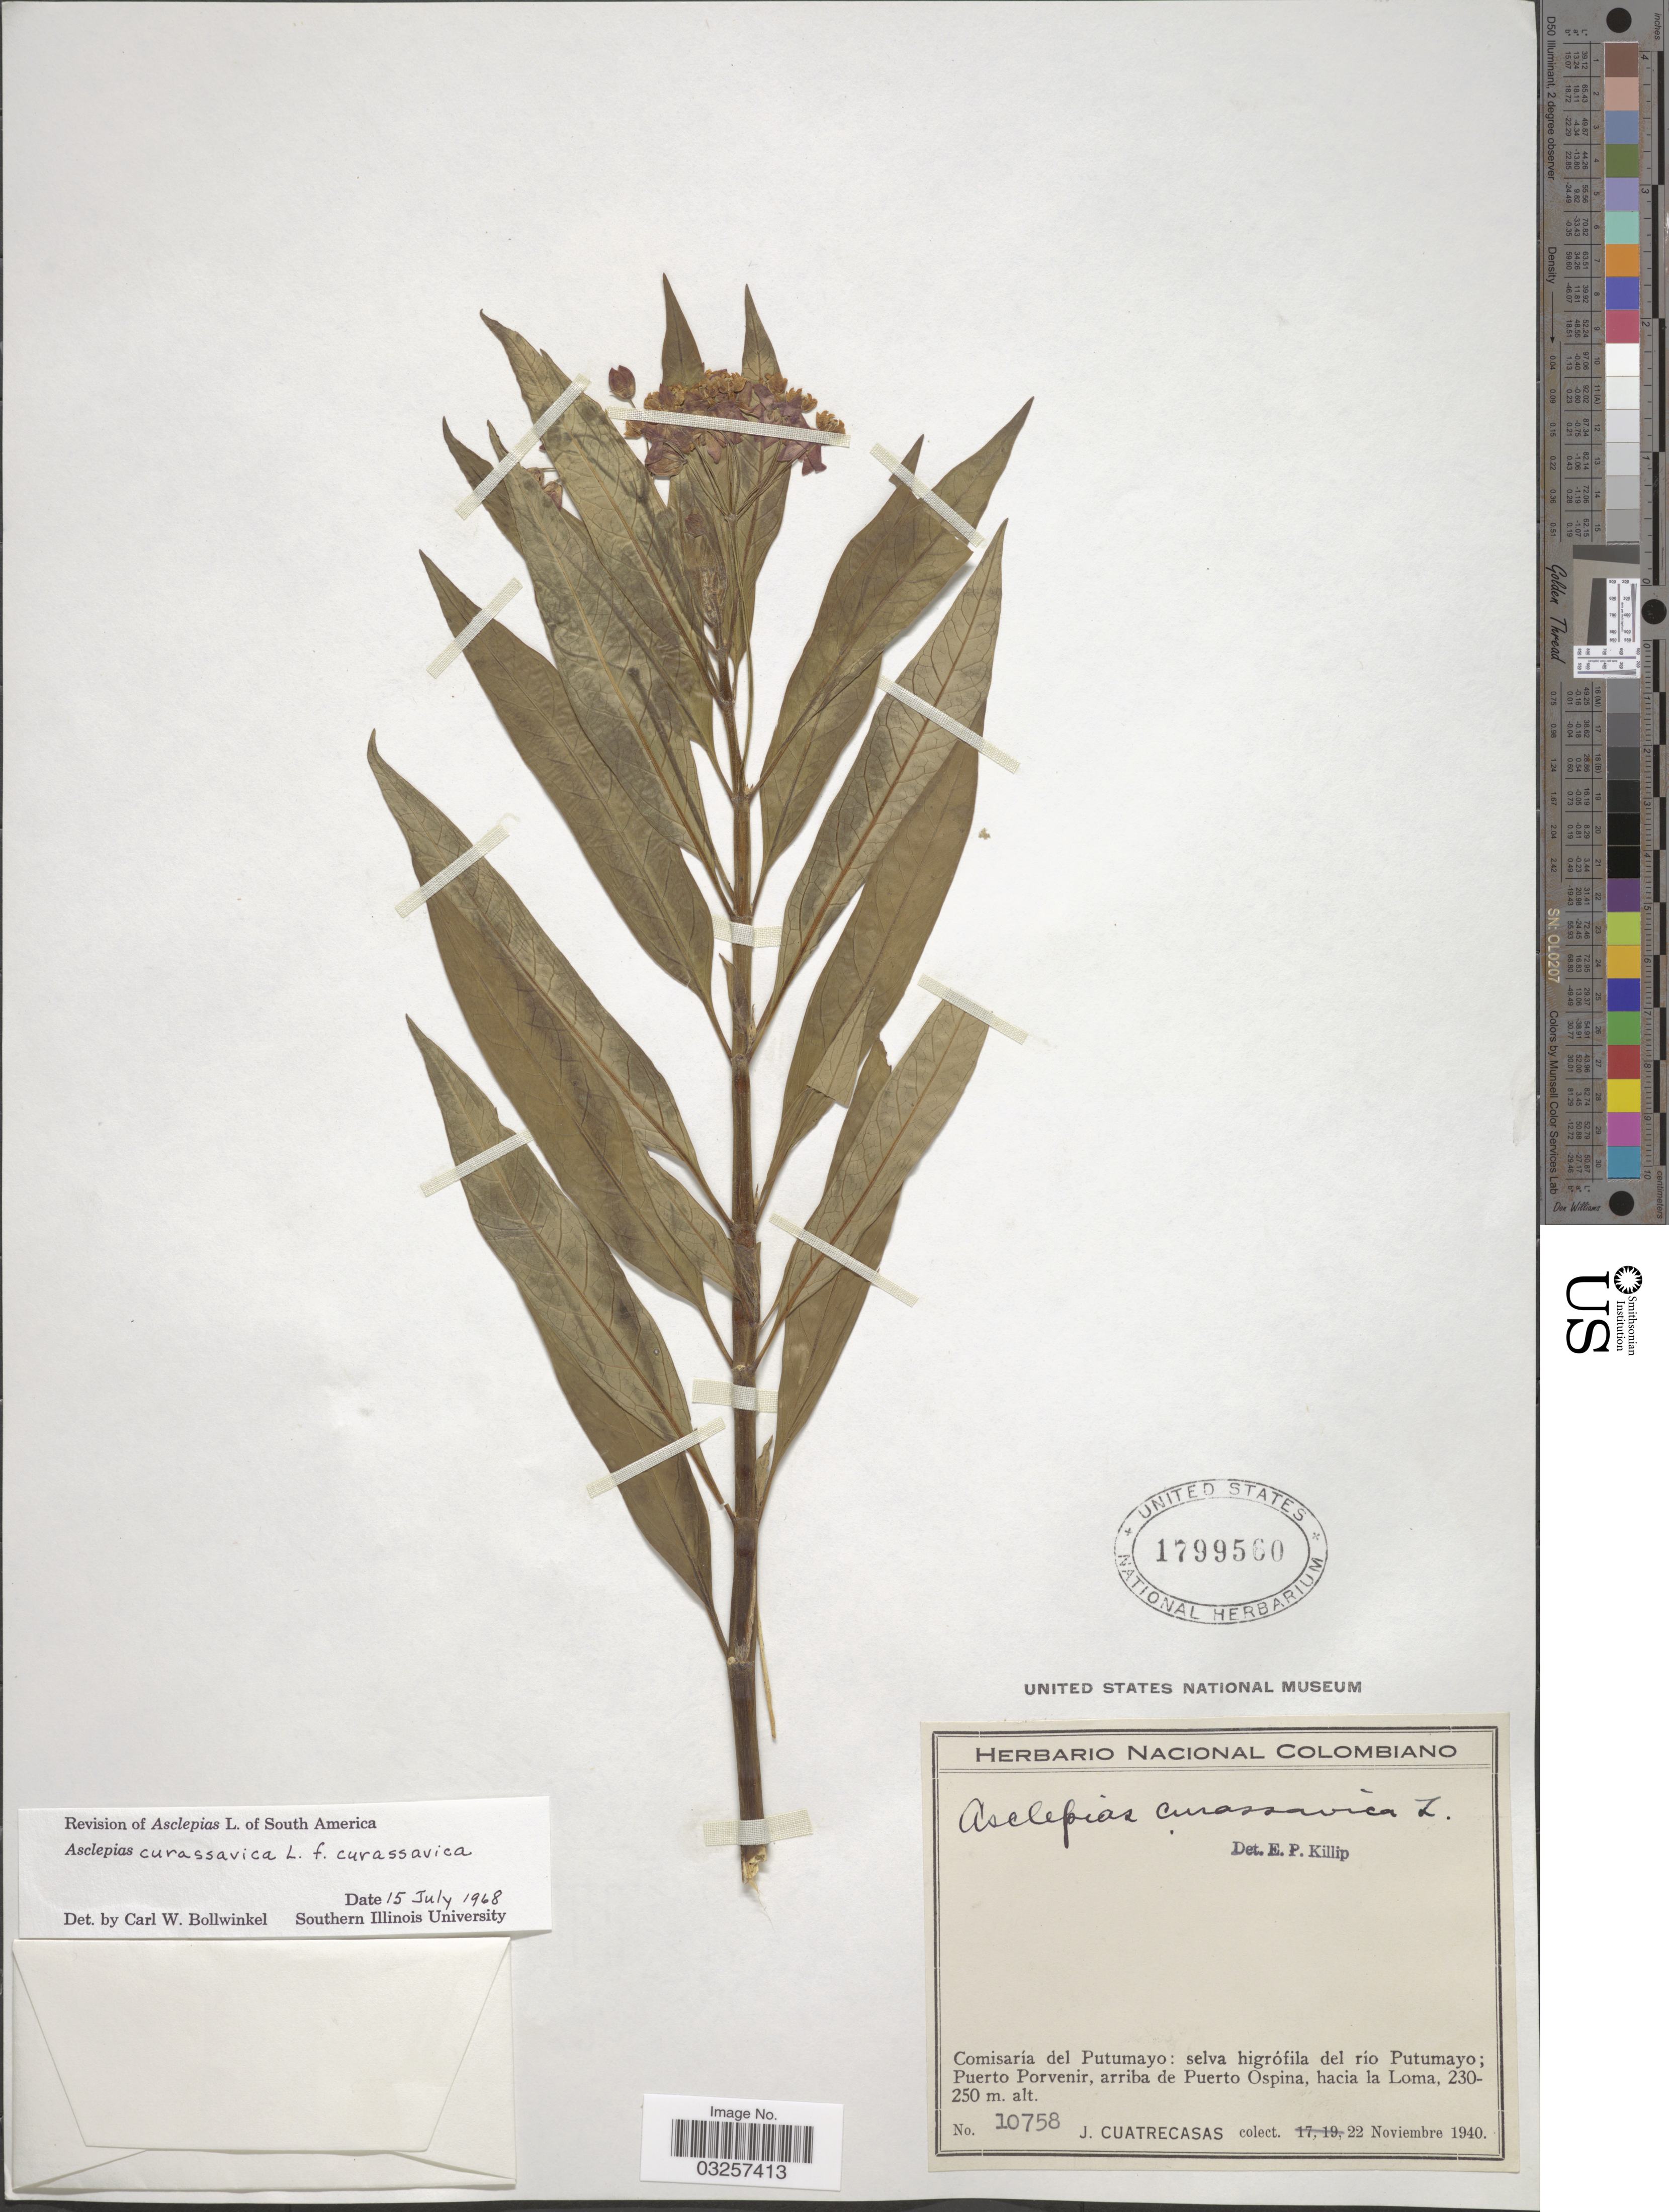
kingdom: Plantae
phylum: Tracheophyta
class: Magnoliopsida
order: Gentianales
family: Apocynaceae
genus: Asclepias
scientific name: Asclepias curassavica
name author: L.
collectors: J. Cuatrecasas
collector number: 10758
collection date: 1940-11-22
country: Colombia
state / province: Putumayo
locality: Comisaría del Putumayo: selva higrófila del río Putumayo, Puerto Porvenir, arriba de Puerto Ospina, hacia la Loma.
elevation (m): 230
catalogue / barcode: US 1799560